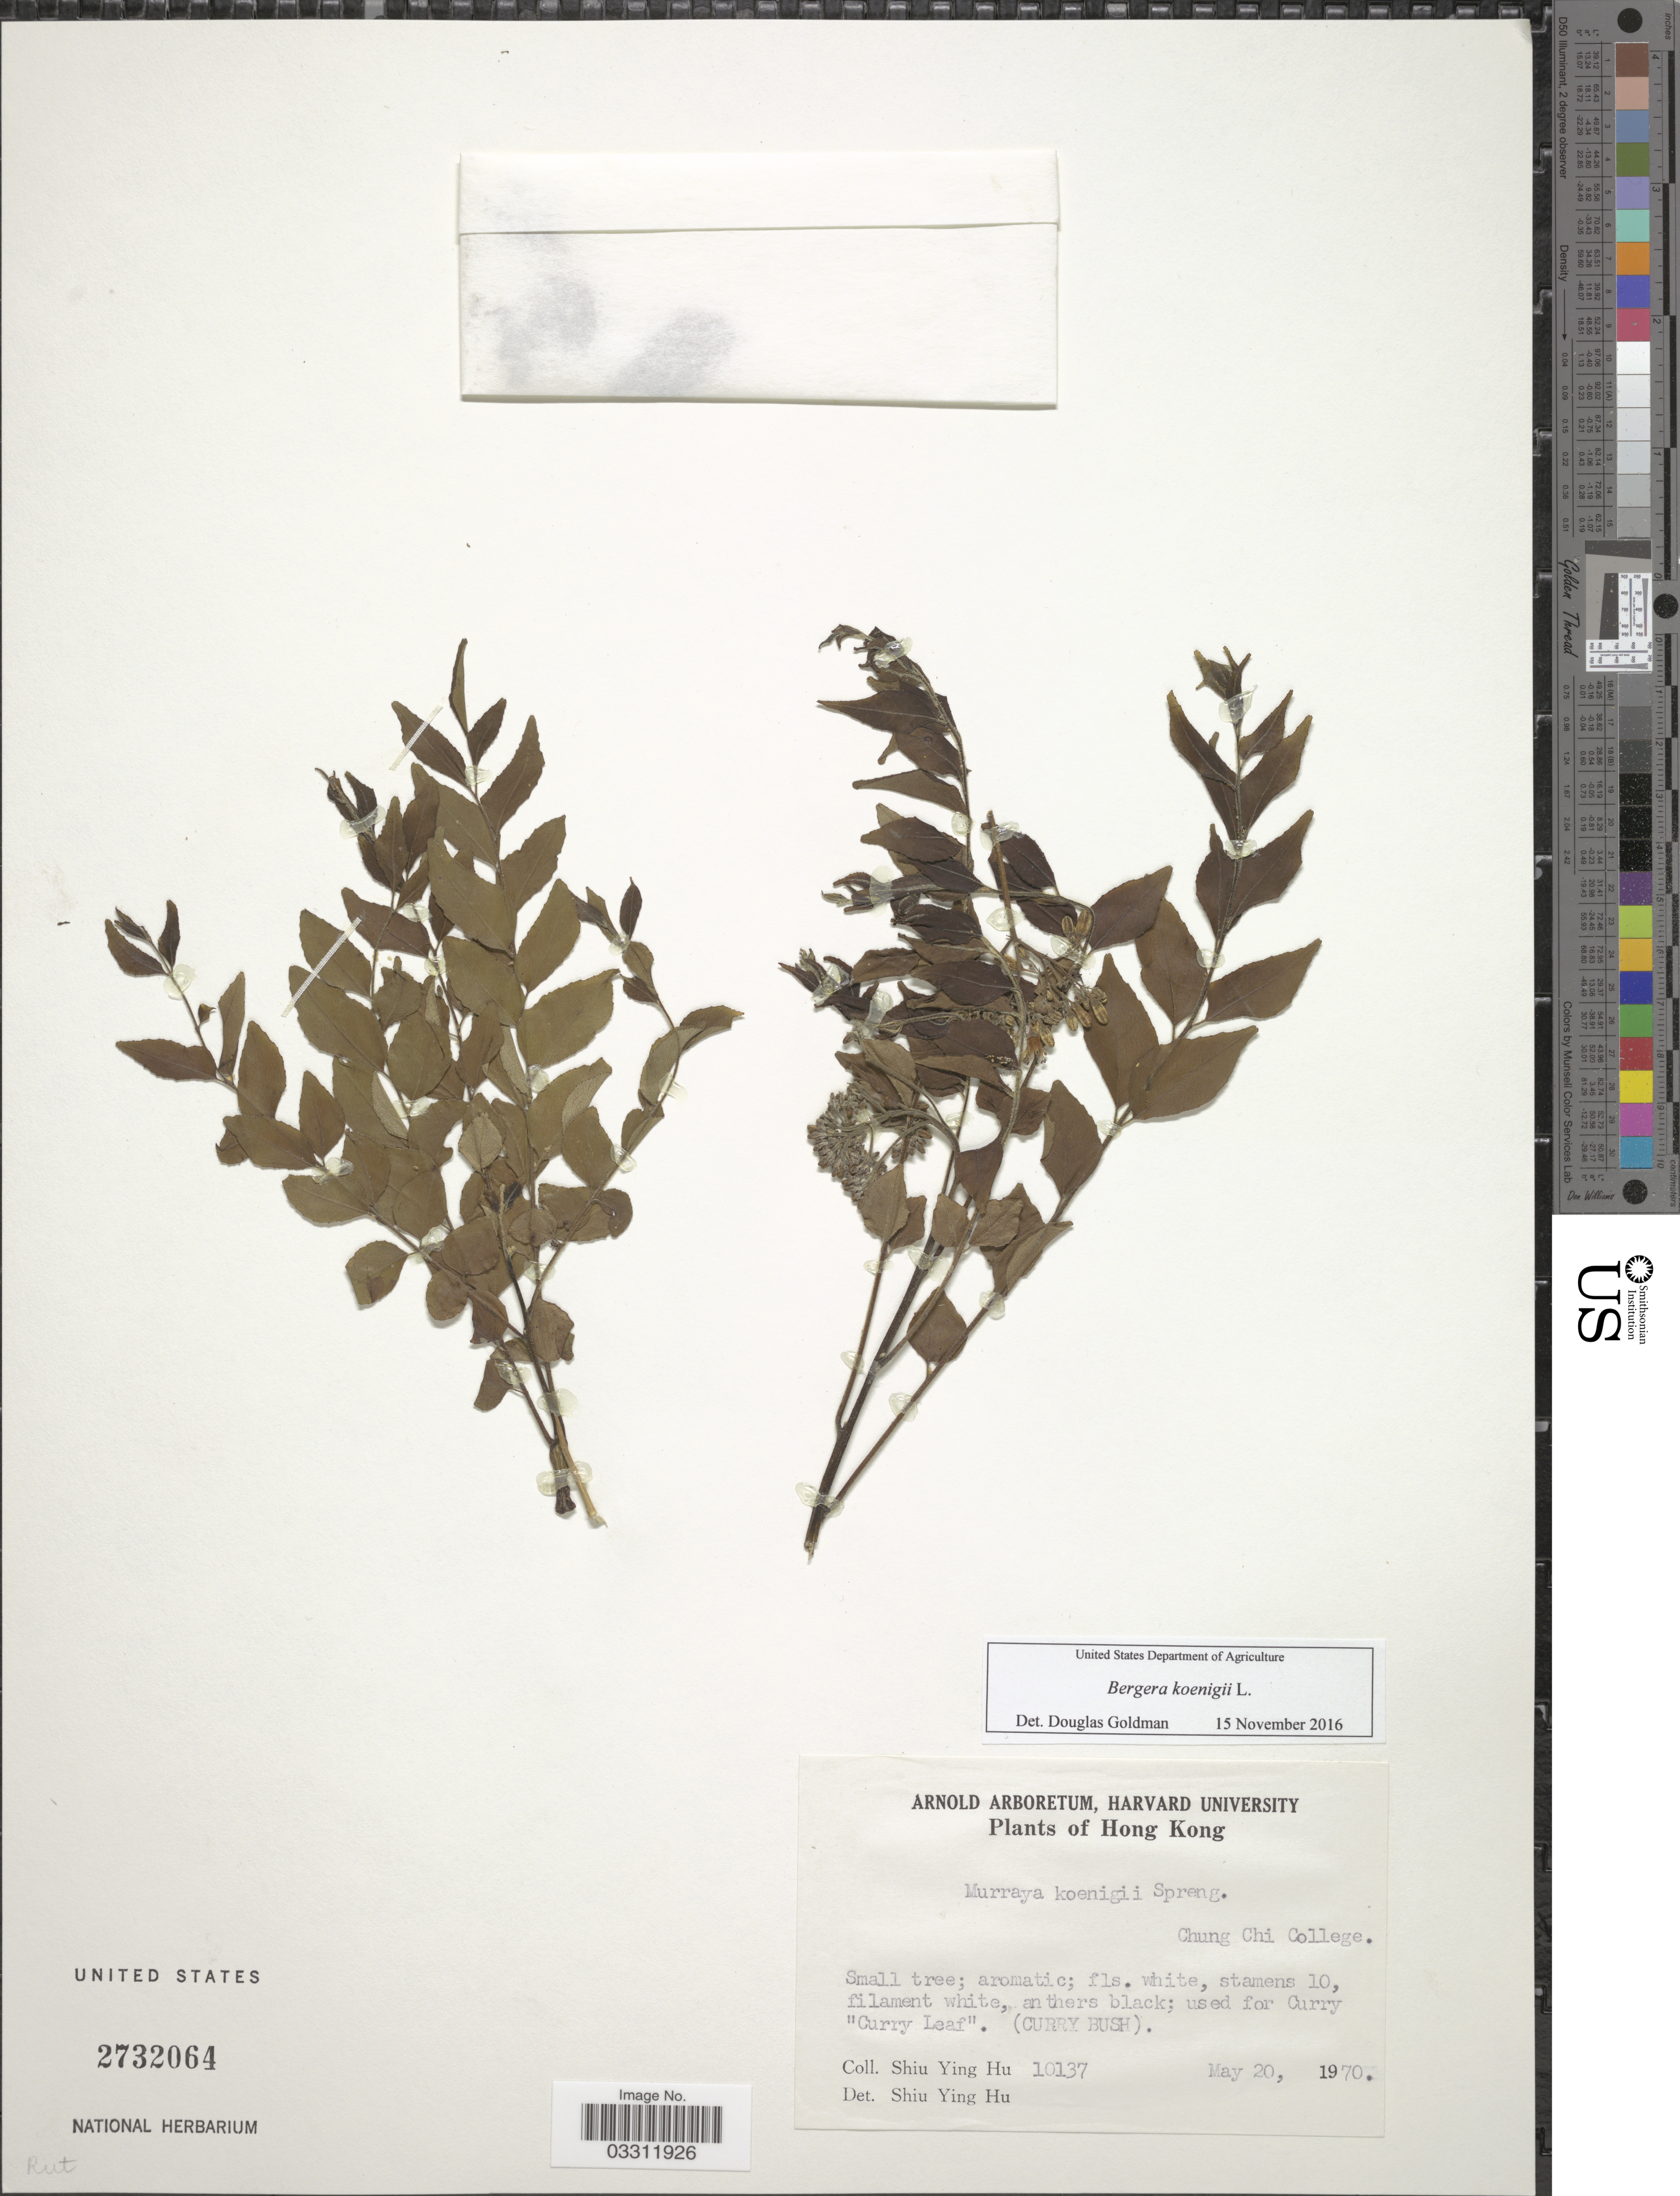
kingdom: Plantae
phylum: Tracheophyta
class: Magnoliopsida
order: Sapindales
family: Rutaceae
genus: Bergera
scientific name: Bergera koenigii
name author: L.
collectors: S. Y. Hu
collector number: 10137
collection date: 1970-05-20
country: China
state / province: Hong Kong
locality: Chung Chi College.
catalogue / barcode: US 2732064